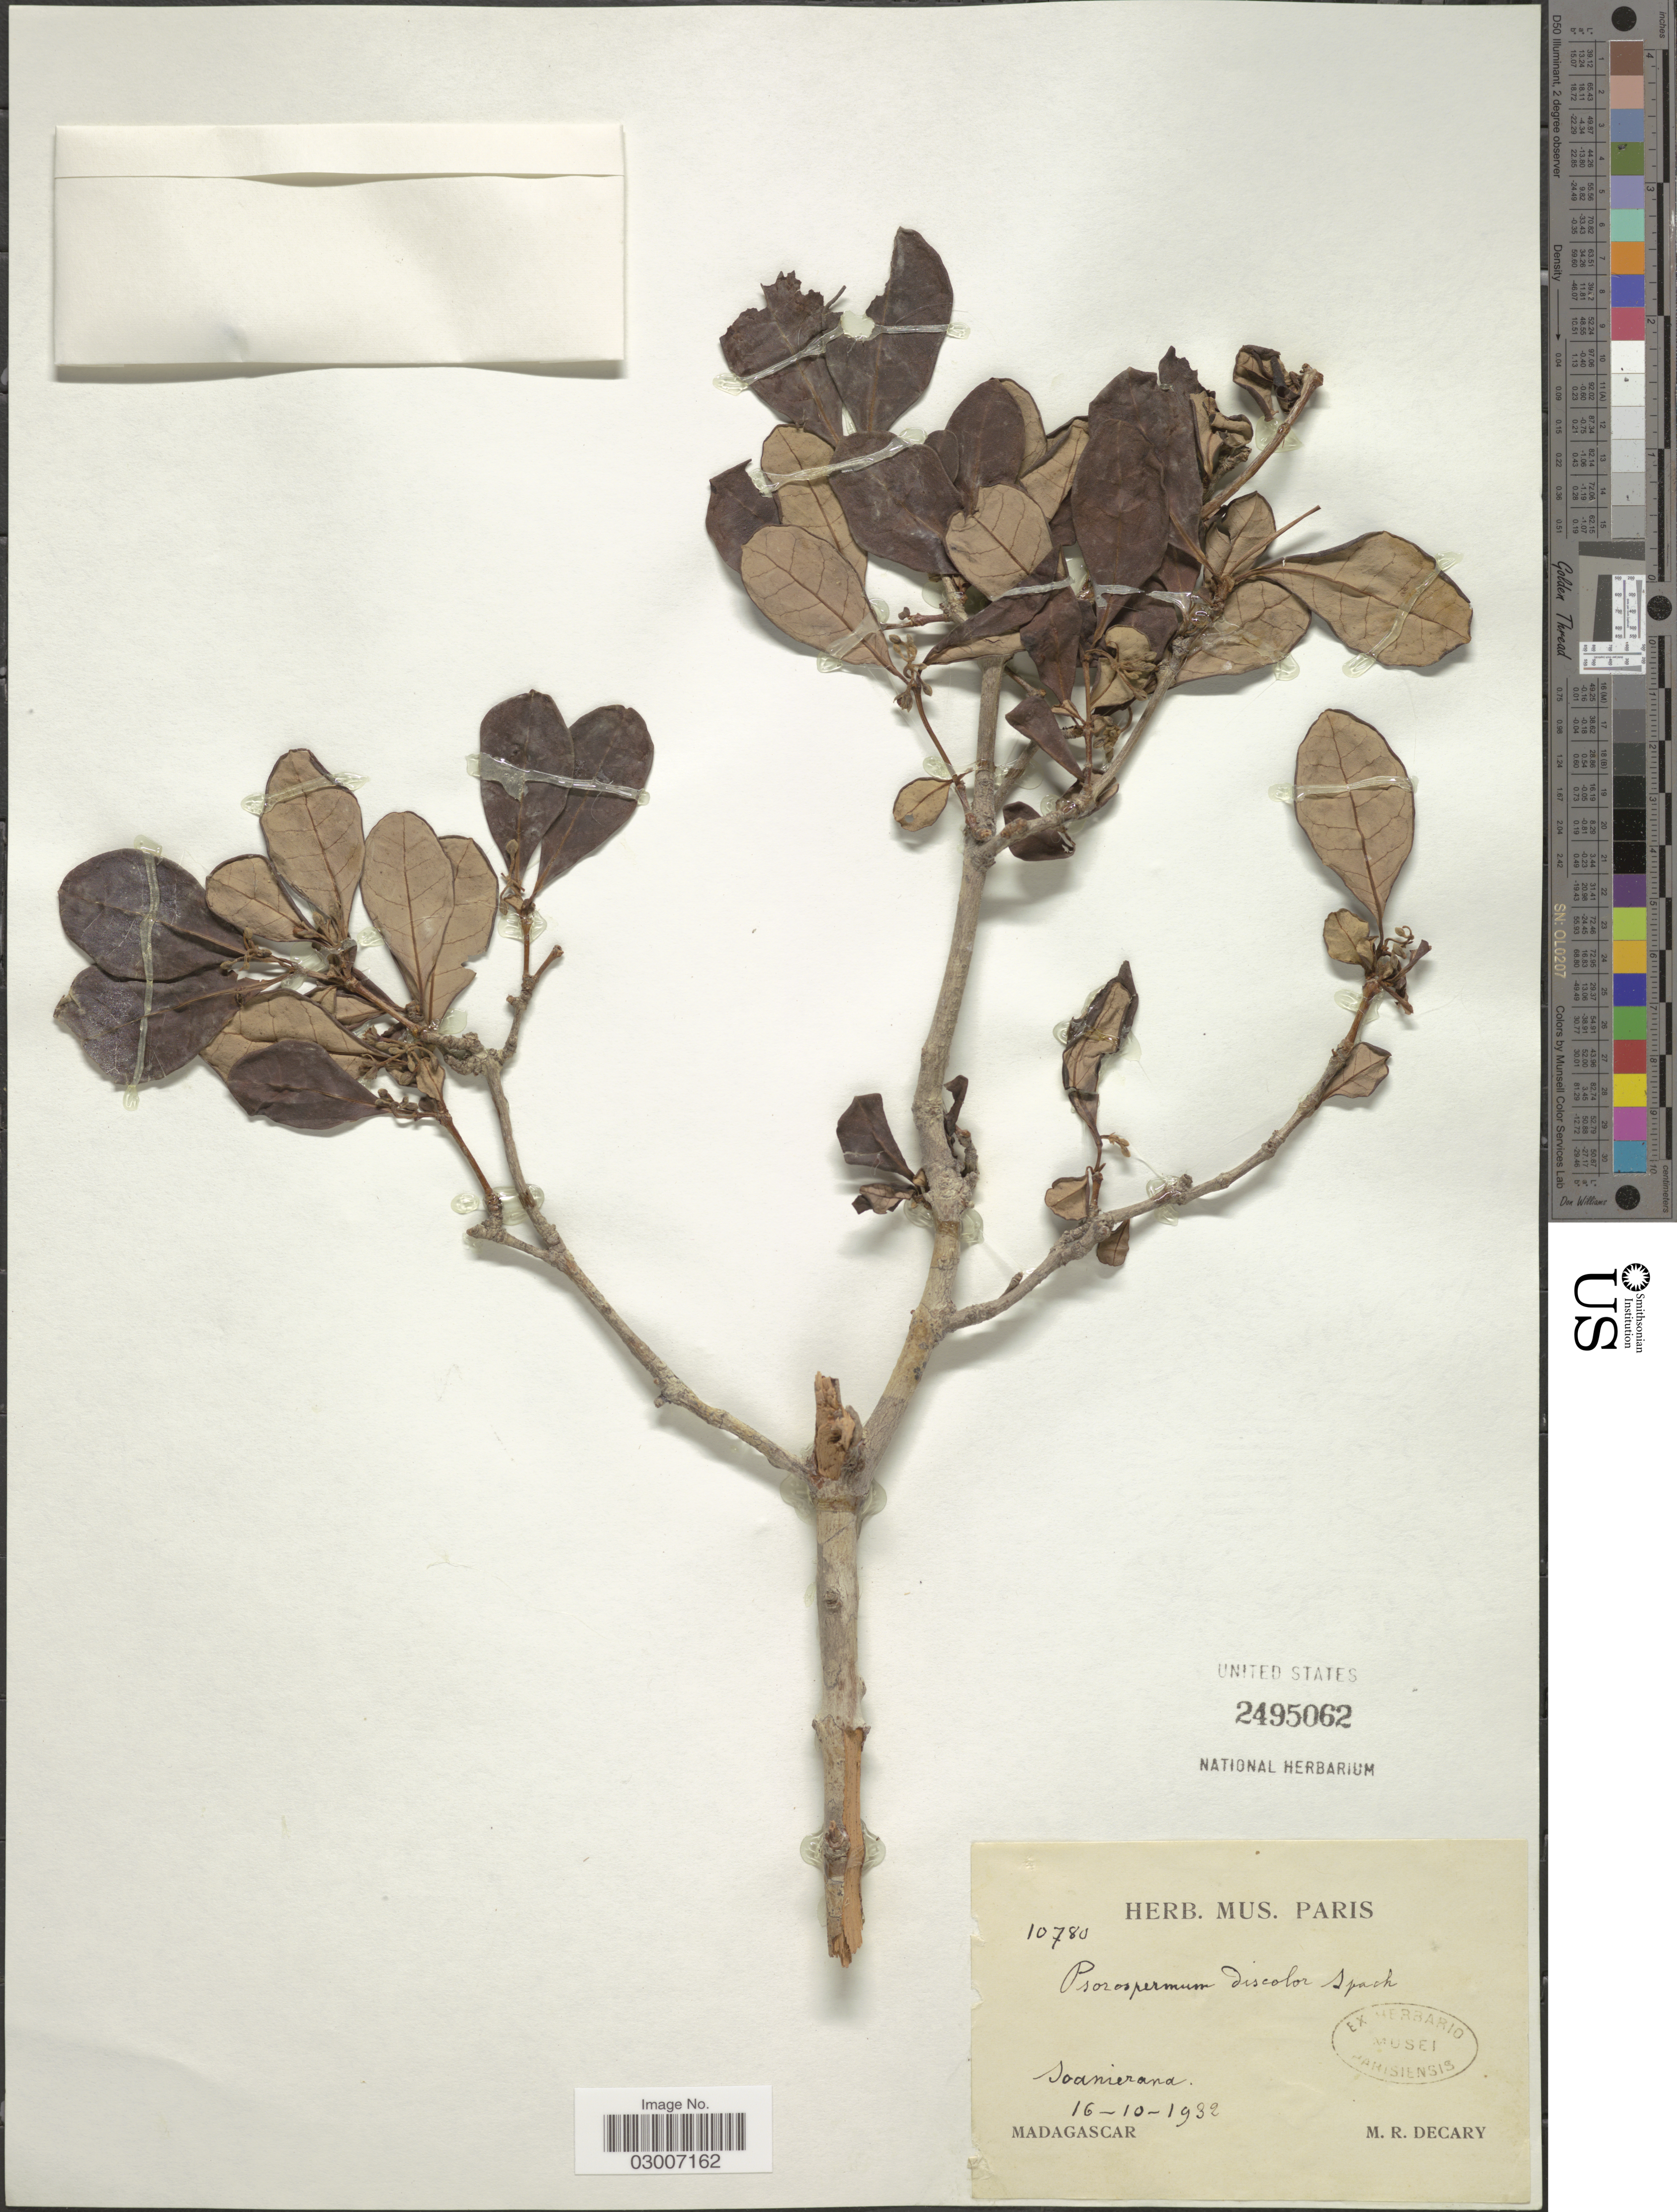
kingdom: Plantae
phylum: Tracheophyta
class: Magnoliopsida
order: Malpighiales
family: Hypericaceae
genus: Psorospermum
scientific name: Psorospermum discolor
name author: Baker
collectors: R. Decary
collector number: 10780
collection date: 1932-10-16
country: Madagascar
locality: Soanierana.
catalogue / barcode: US 2495062